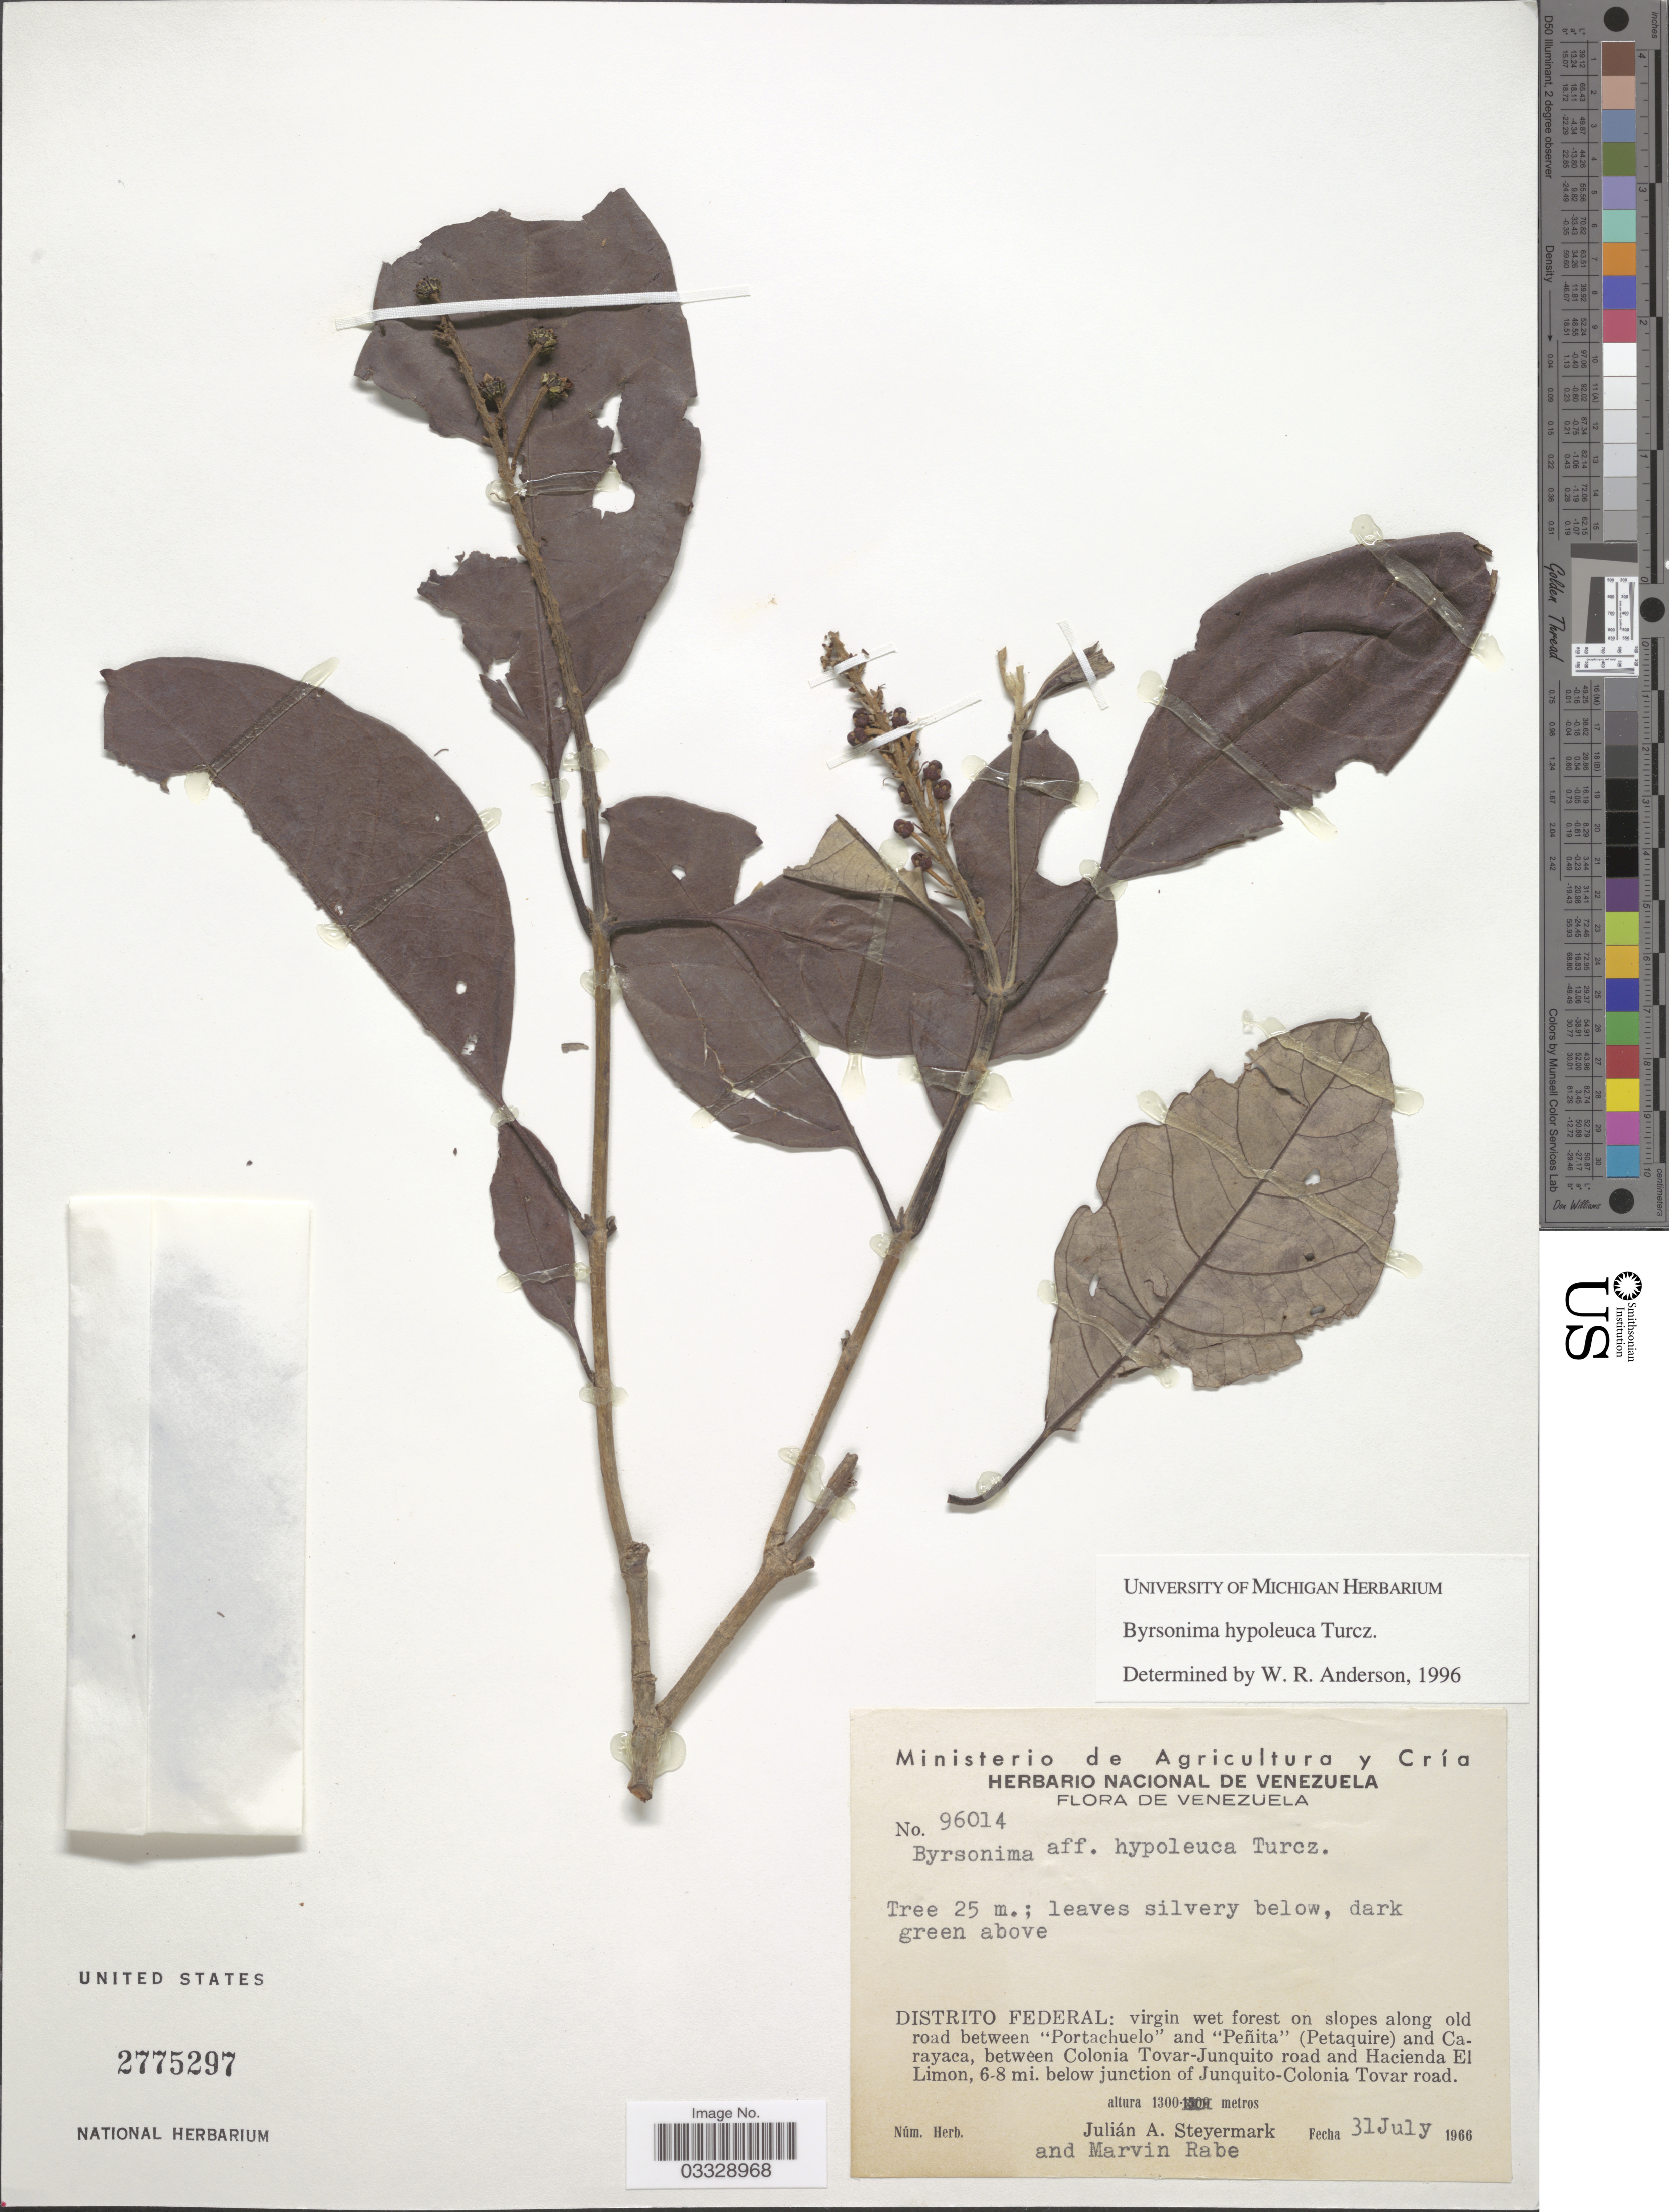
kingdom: Plantae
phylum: Tracheophyta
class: Magnoliopsida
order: Malpighiales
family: Malpighiaceae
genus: Byrsonima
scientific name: Byrsonima hypoleuca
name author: Turcz.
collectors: J. Steyermark & M. Rabe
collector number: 96014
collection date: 1966-07-31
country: Venezuela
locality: Distrito Federal: virgin wet forest on slopes along old road between "Portachuelo" and "Peñita" (Petaquire) and Carayaca, between Colonia Tovar-Junquito road and Hacienda El Limon, 6-8 mi. below junction of Junquito-Colonia Tovar road.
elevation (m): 1300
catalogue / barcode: US 2775297